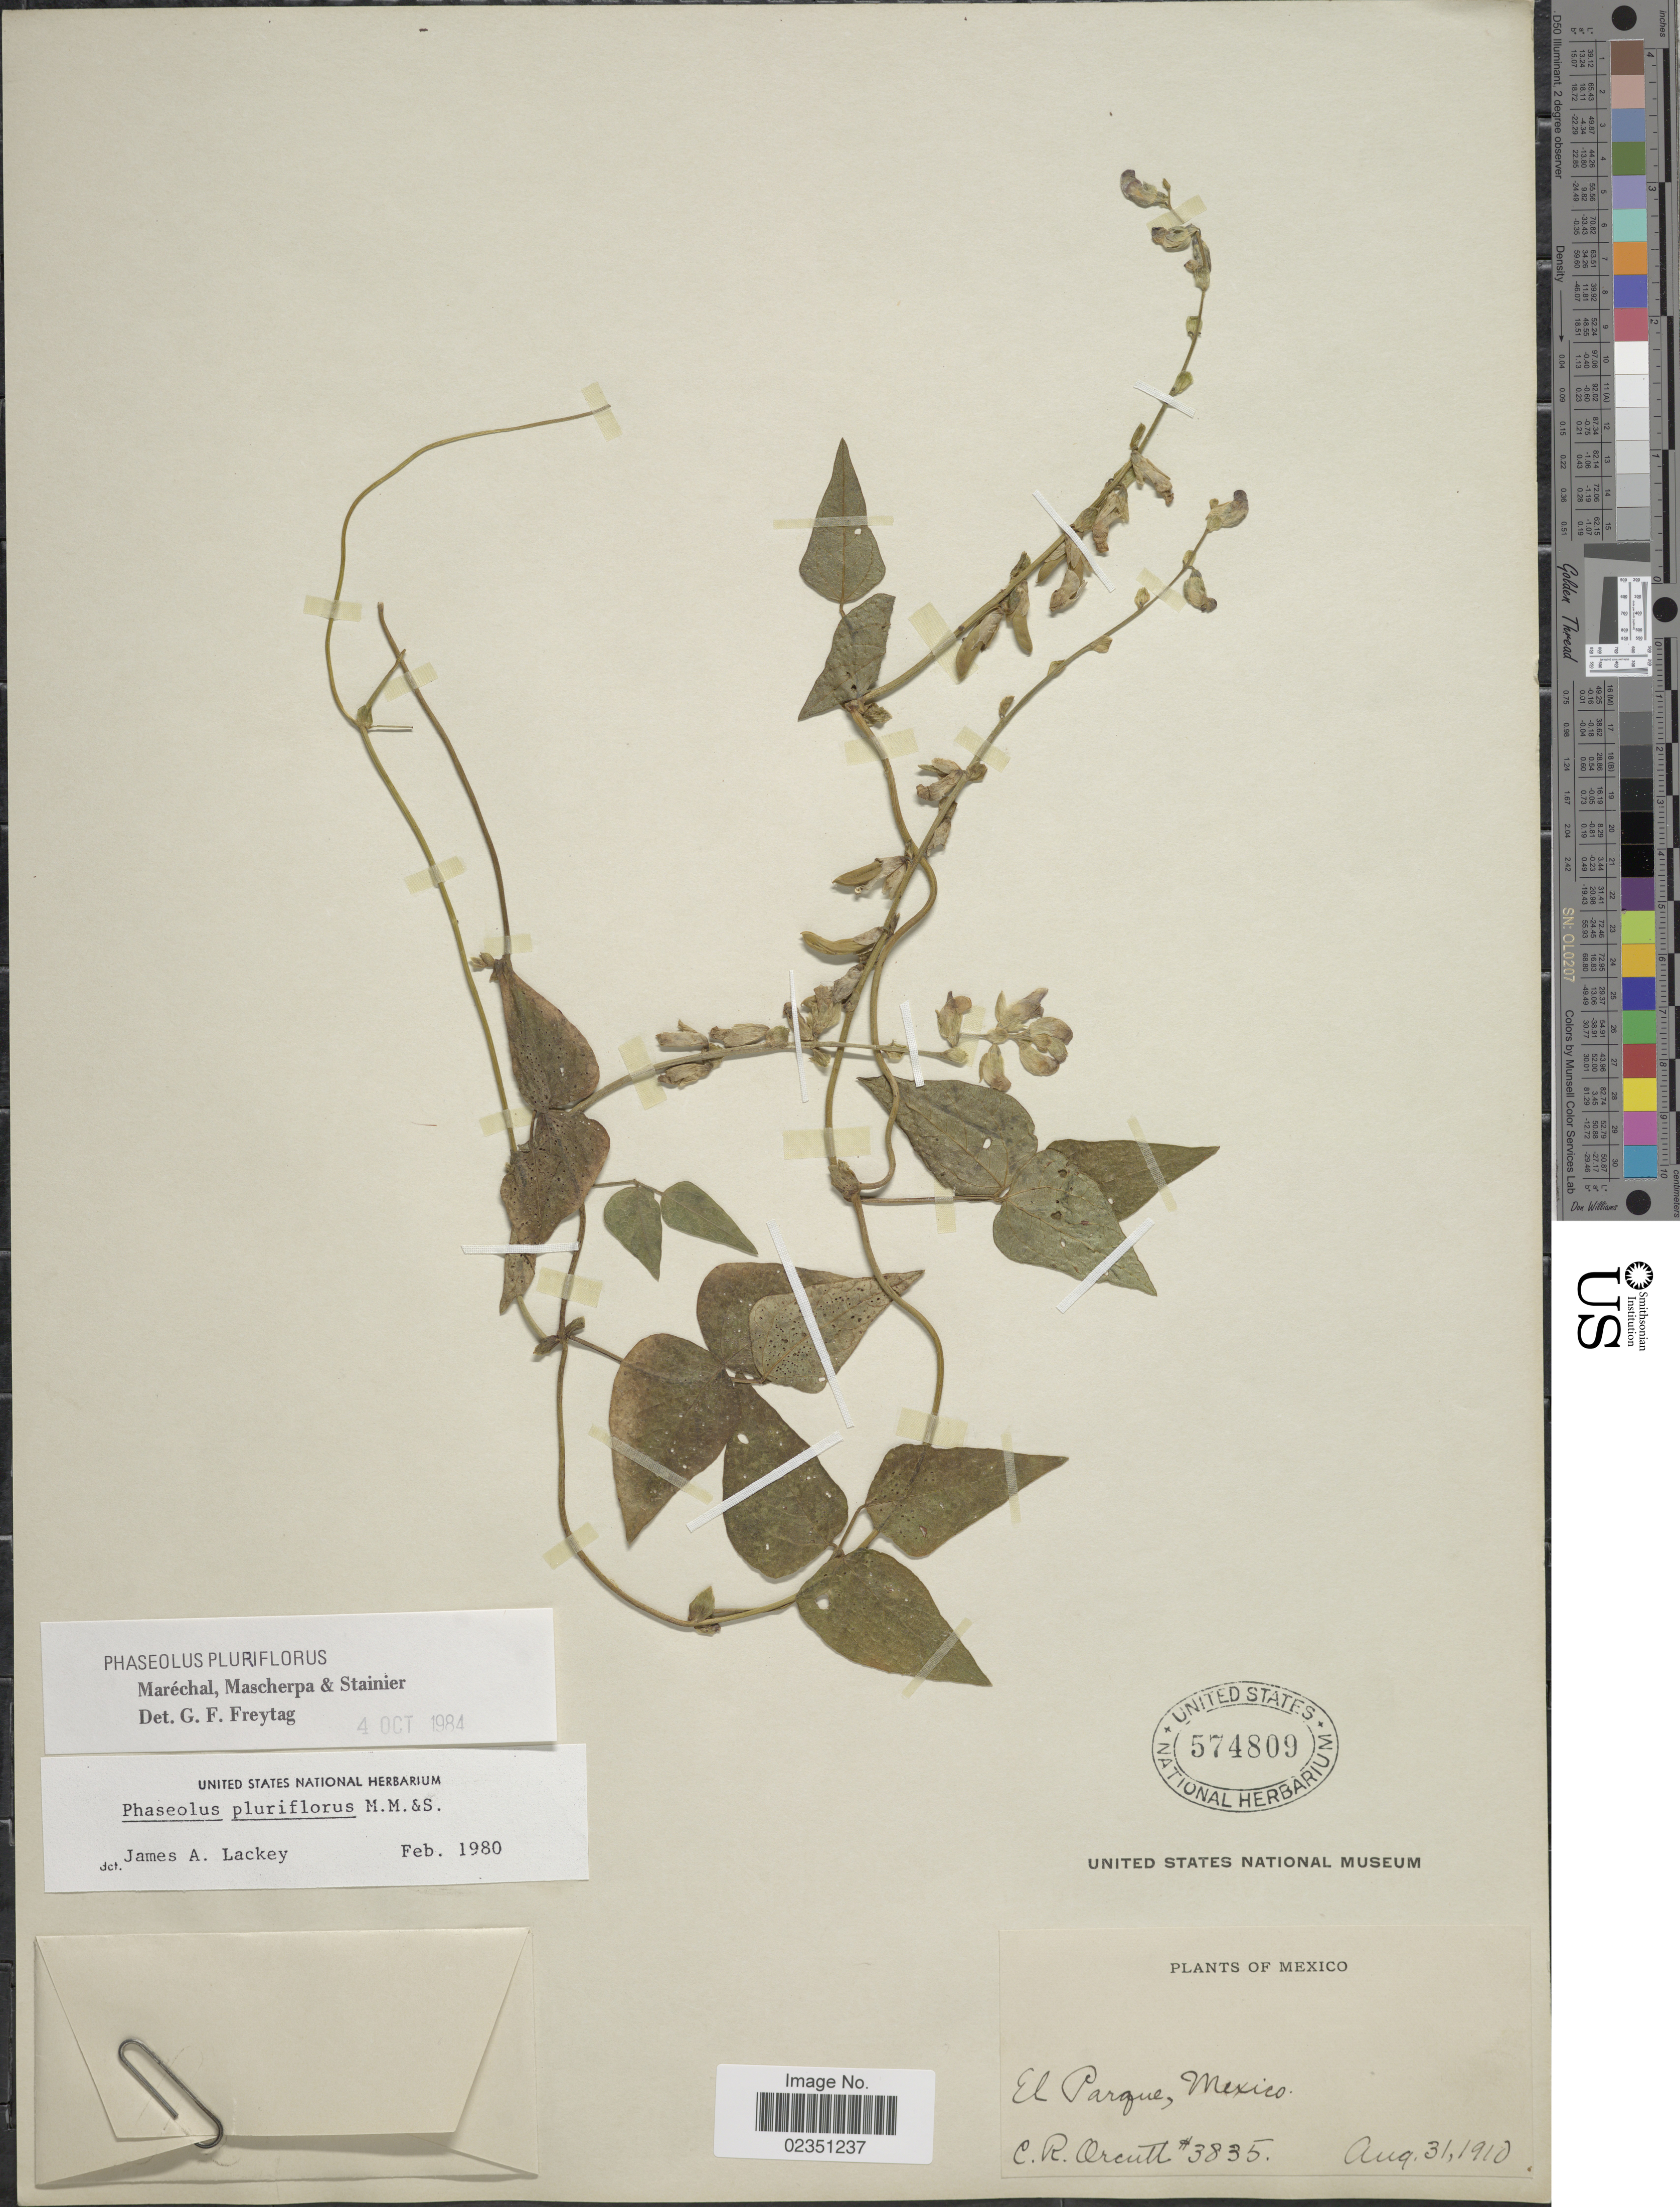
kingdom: Plantae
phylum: Tracheophyta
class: Magnoliopsida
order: Fabales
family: Fabaceae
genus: Phaseolus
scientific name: Phaseolus pluriflorus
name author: Mare. et al.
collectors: C. R. Orcutt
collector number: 3835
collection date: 1910-08-31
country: Mexico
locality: El Parque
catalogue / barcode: US 574809